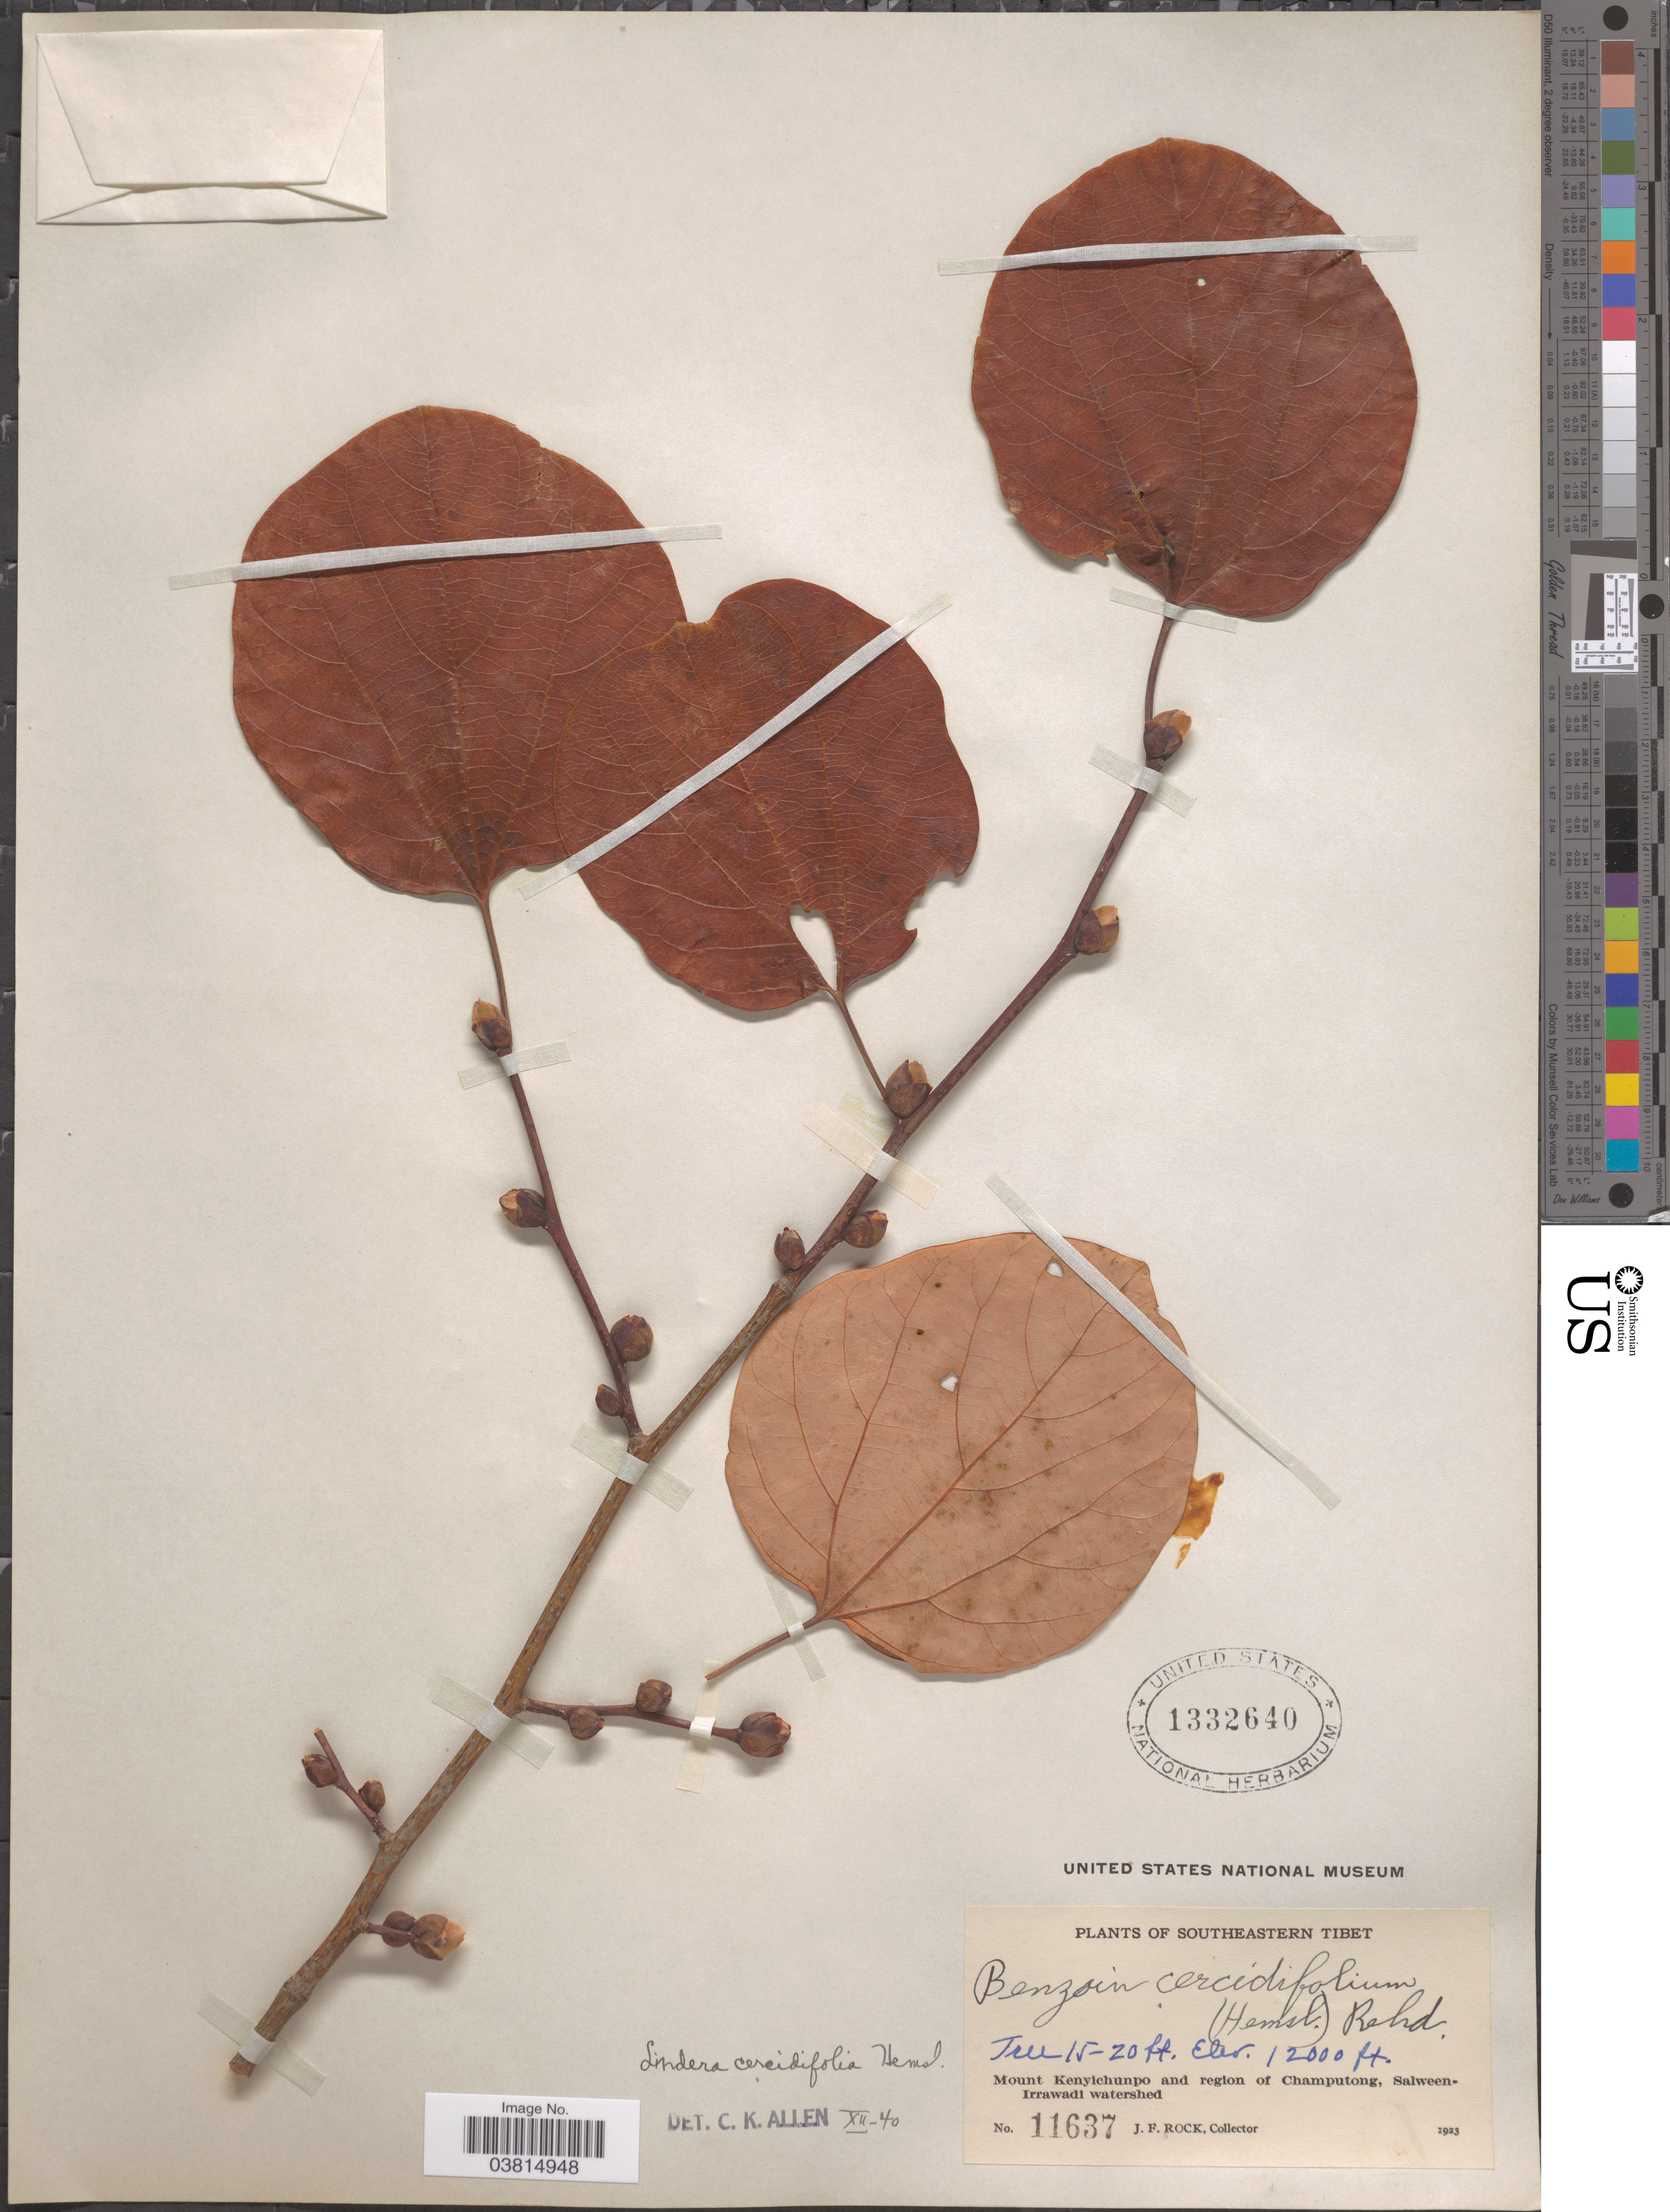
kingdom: Plantae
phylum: Tracheophyta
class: Magnoliopsida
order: Laurales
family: Lauraceae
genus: Lindera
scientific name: Lindera cercidifolia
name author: Hemsl.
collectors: J. Rock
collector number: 11637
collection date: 1923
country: China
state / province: Xizang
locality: Southeastern Tibet. Mount Kenyichunpo and region of Champutong, Salween-Irrawadi watershed.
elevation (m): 3658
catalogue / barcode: US 1332640